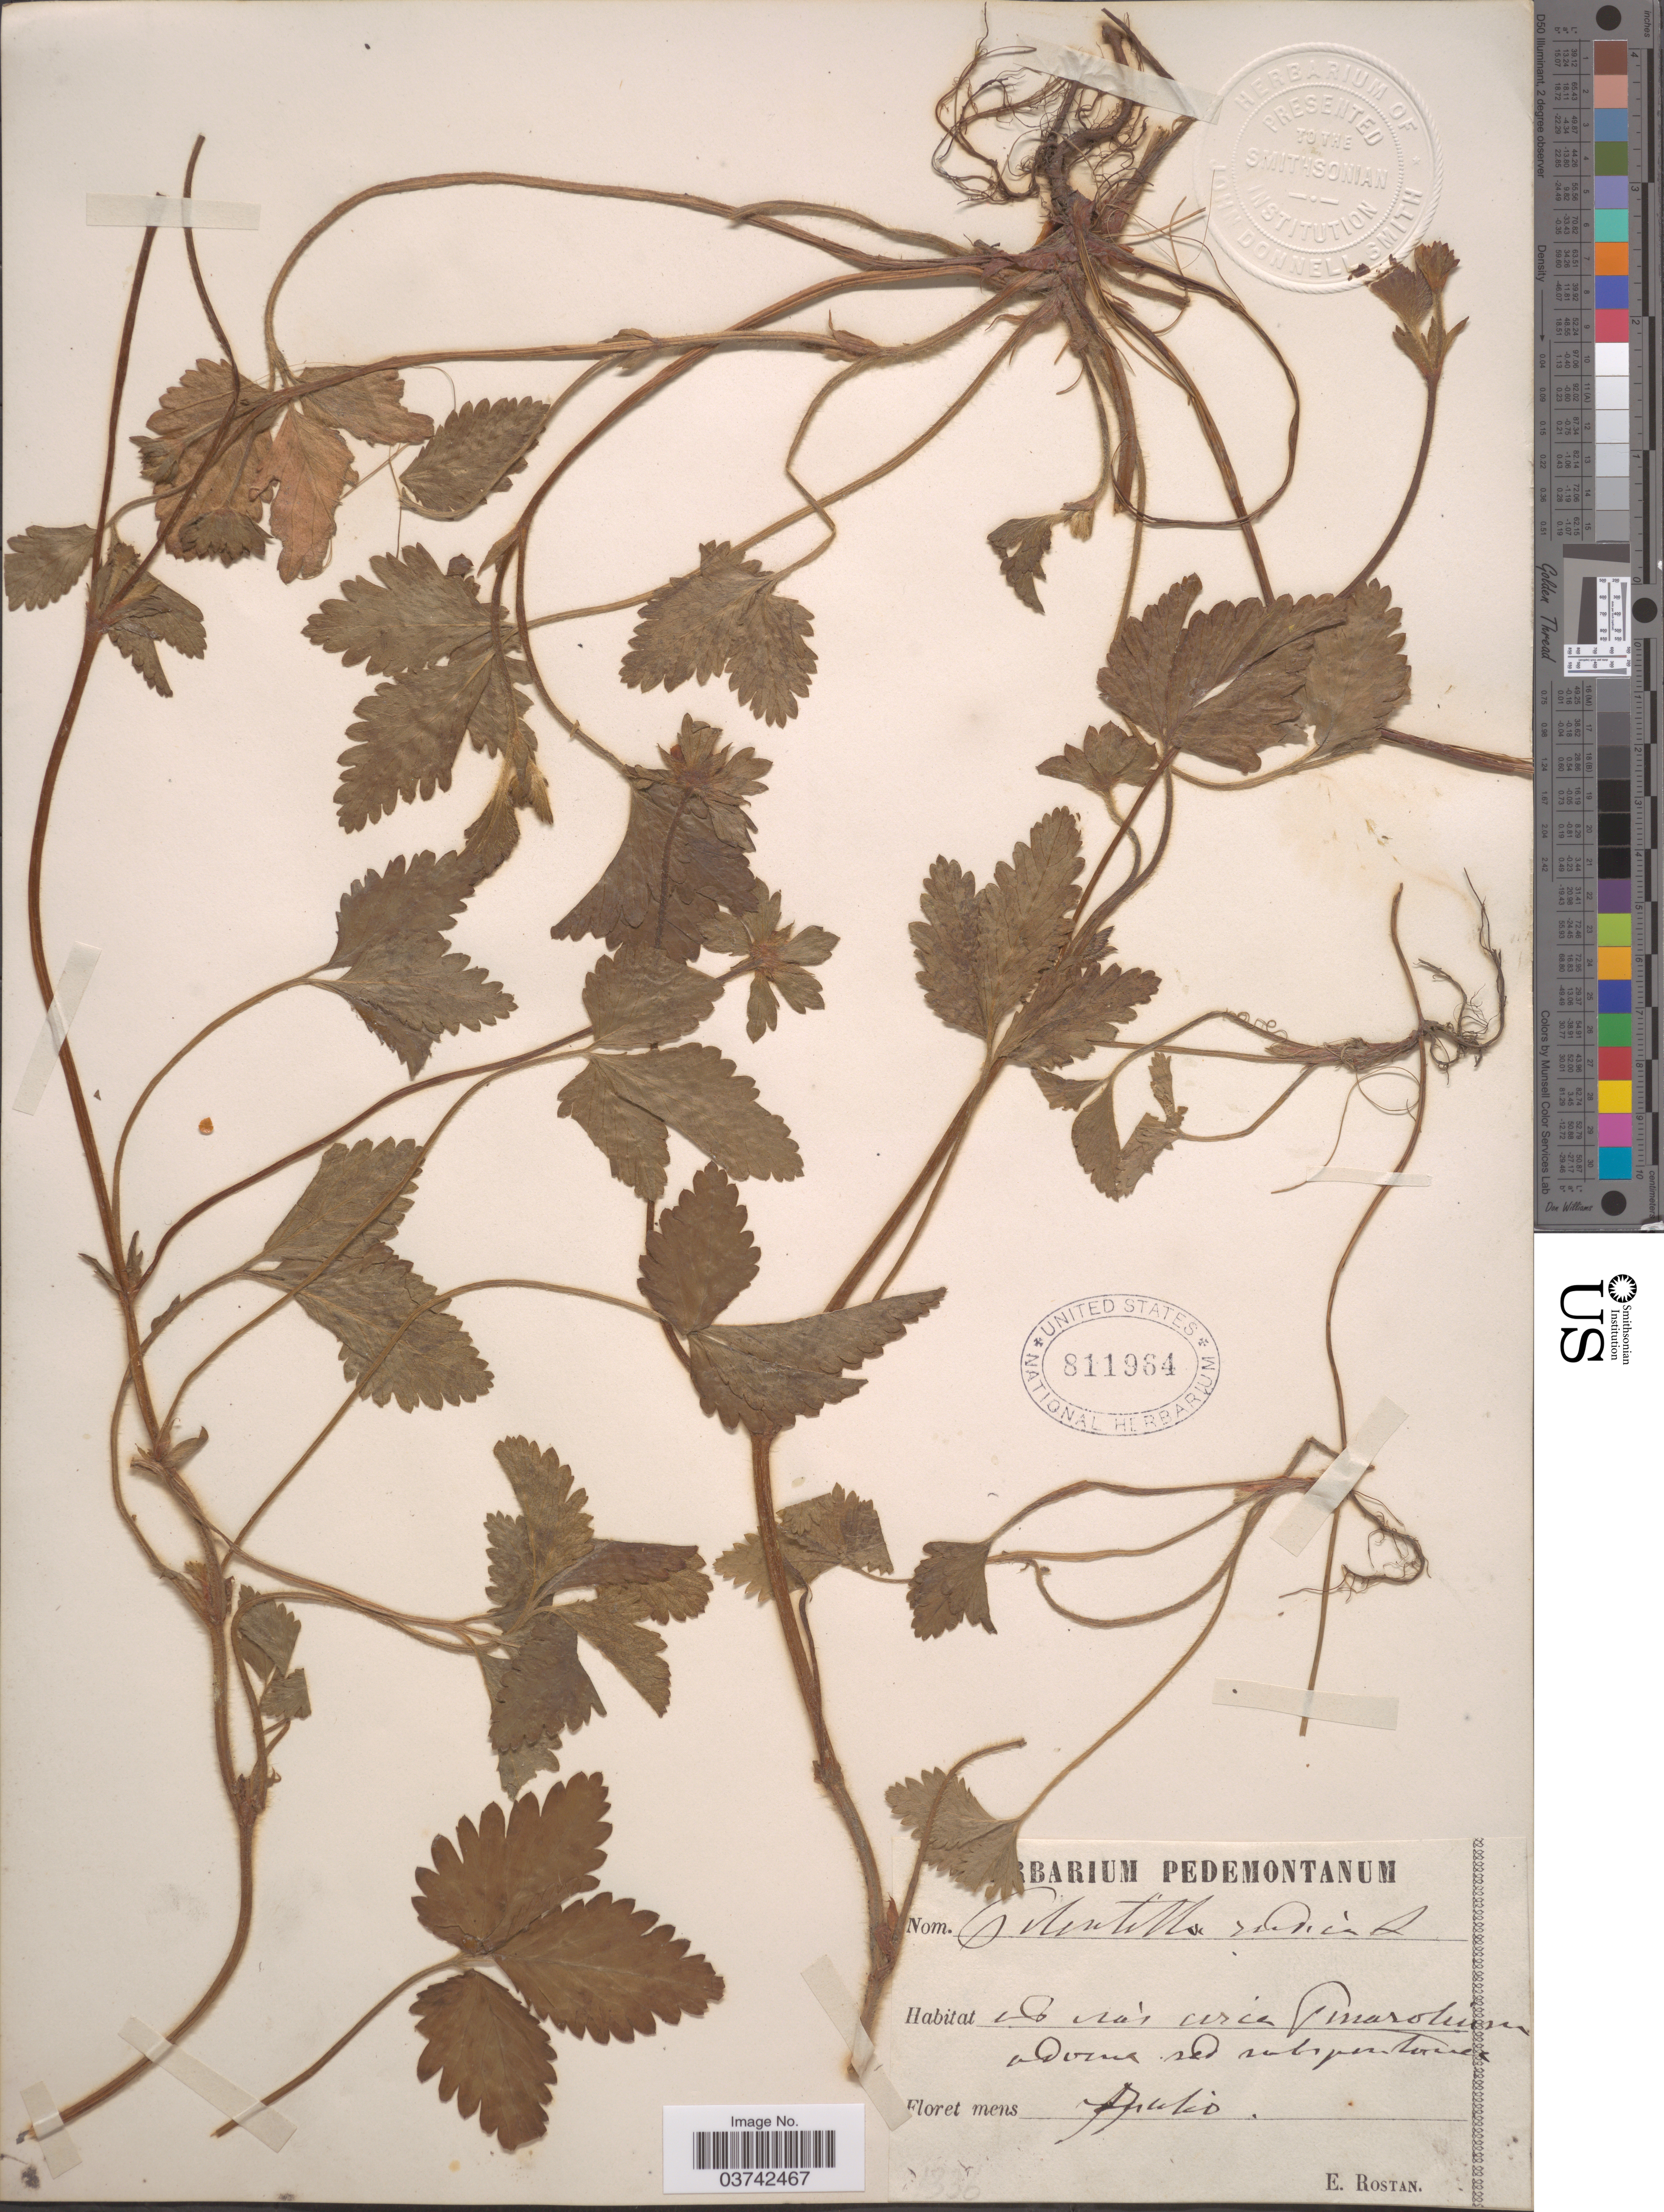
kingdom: Plantae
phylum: Tracheophyta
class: Magnoliopsida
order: Rosales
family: Rosaceae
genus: Potentilla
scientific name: Potentilla indica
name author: (Andrews) Th. Wolf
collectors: E. Rostan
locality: Circa Penarotium [interpreted].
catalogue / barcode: US 811964